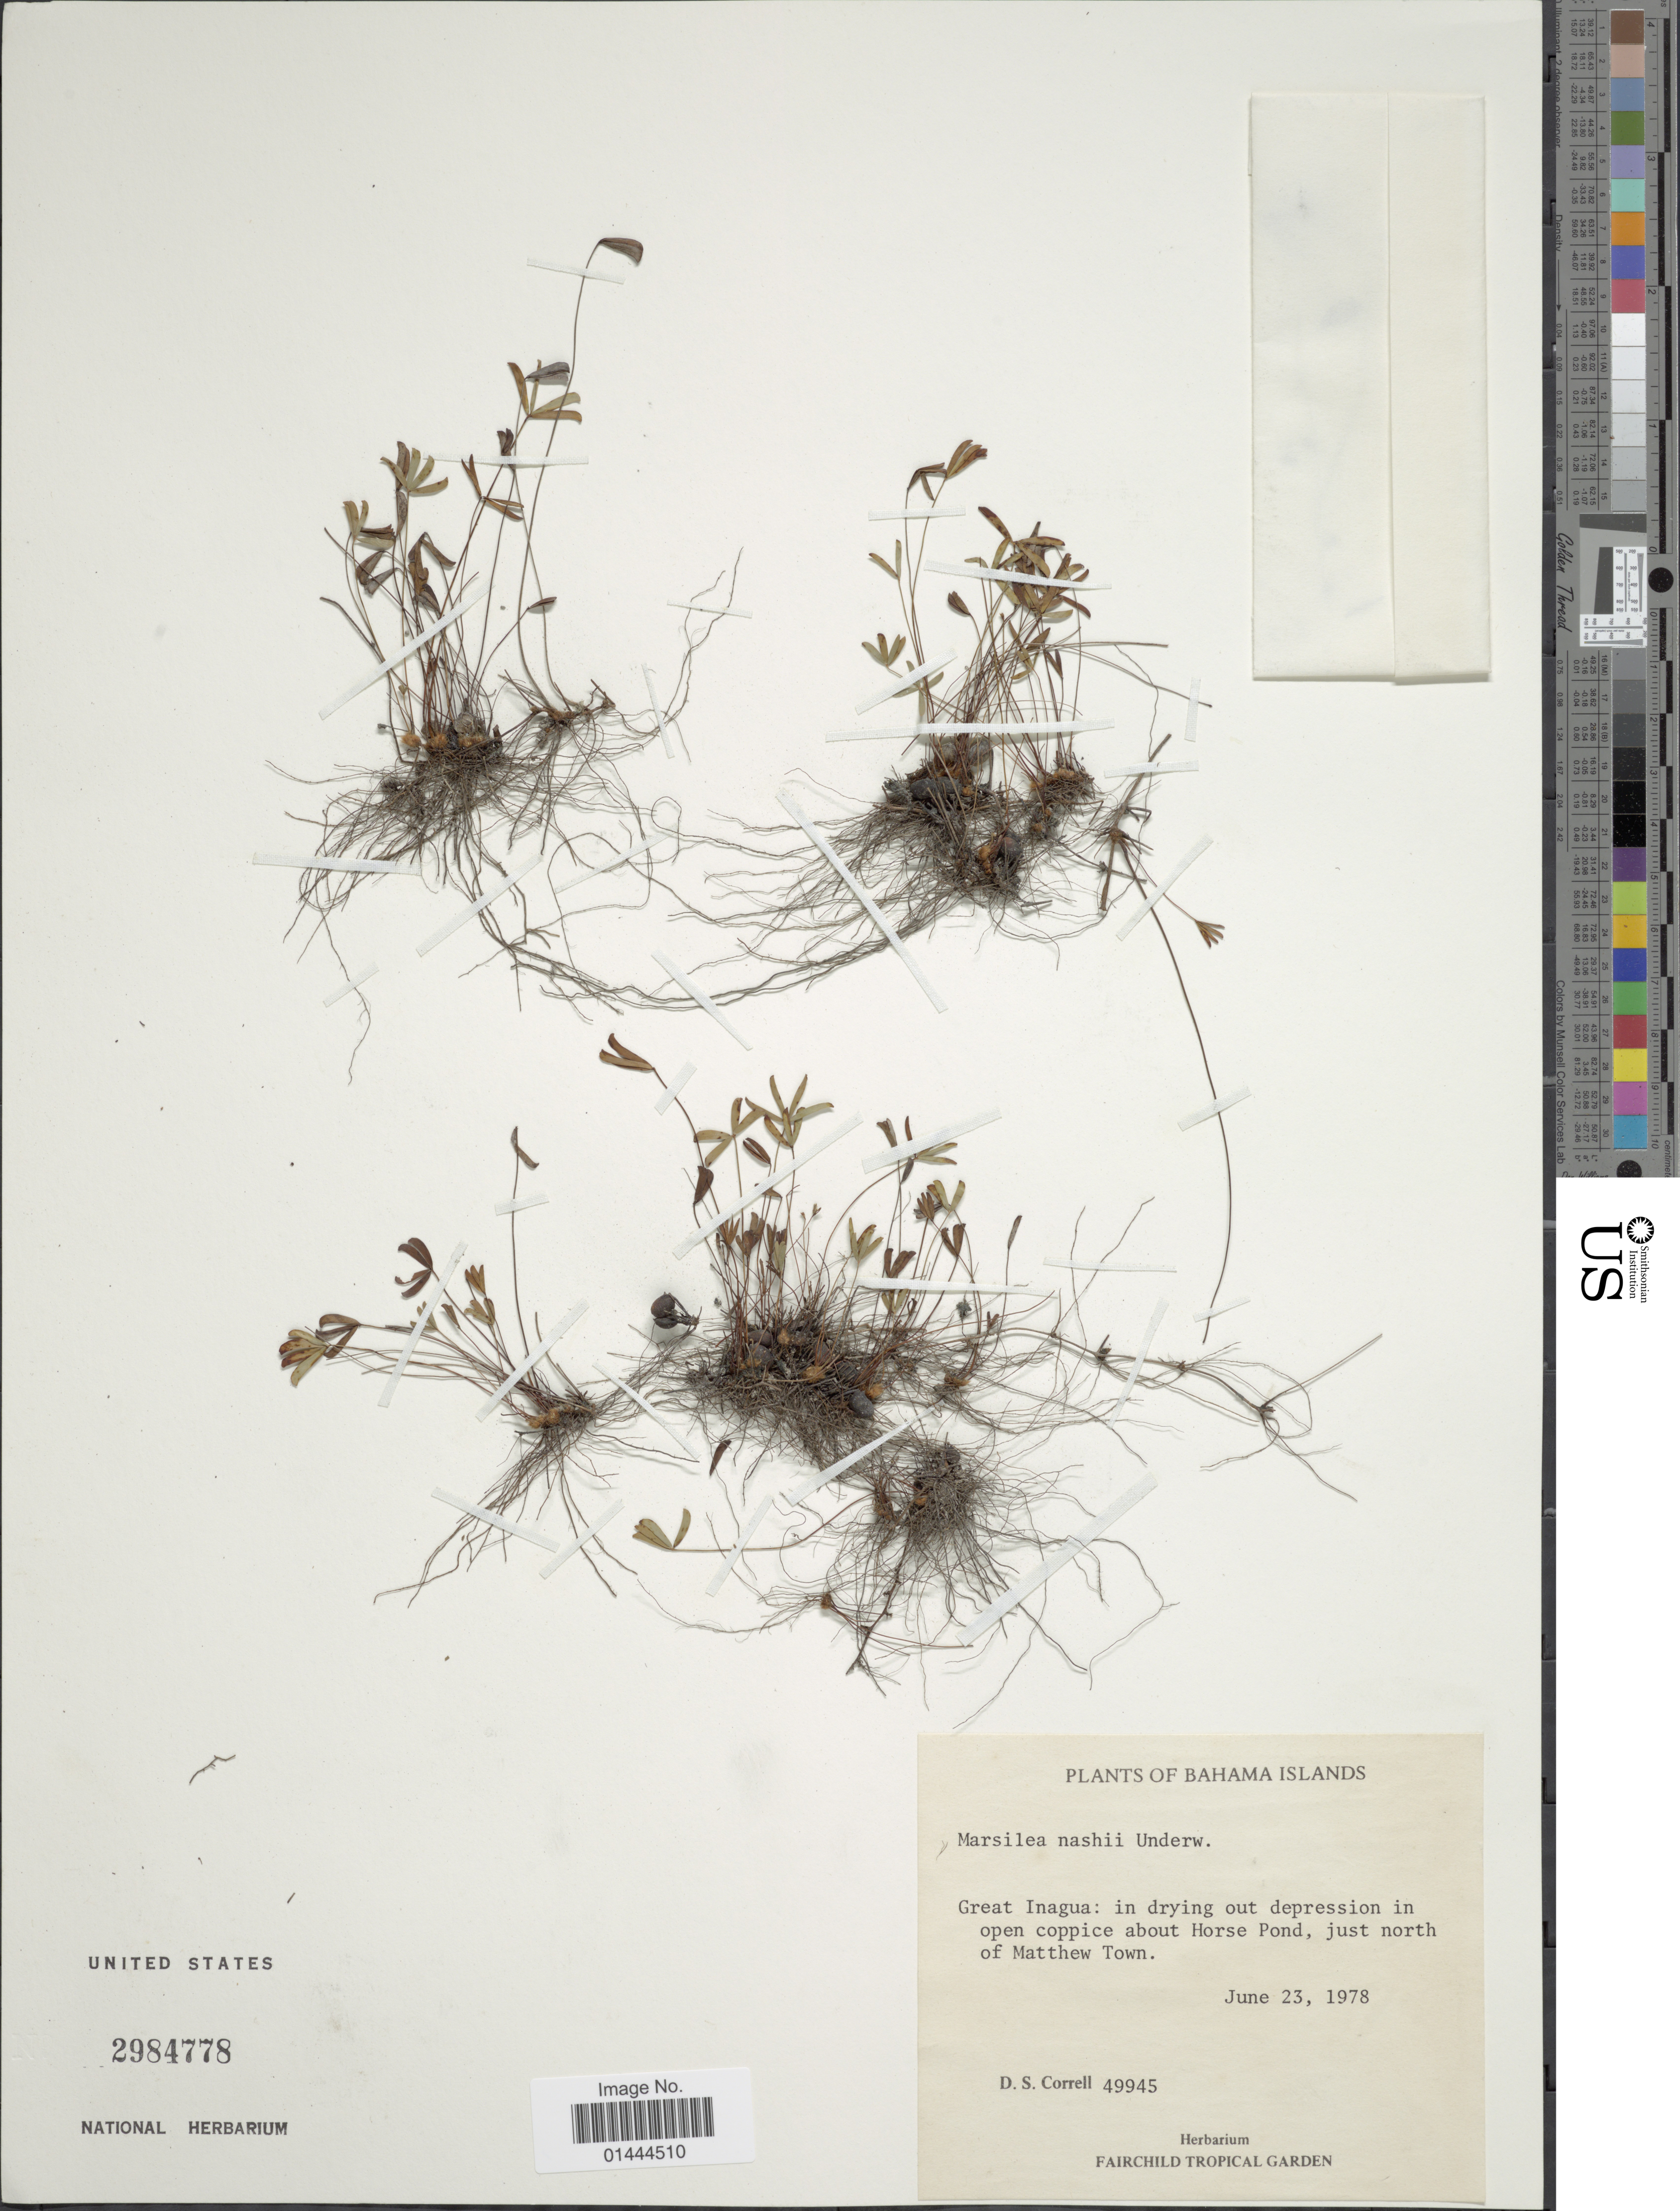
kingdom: Plantae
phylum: Tracheophyta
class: Polypodiopsida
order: Salviniales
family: Marsileaceae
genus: Marsilea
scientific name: Marsilea nashii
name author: Underw.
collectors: D. S. Correll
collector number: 49945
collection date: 1978-06-23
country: Bahamas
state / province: Inagua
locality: Bahama Islands, Great Inagua, about Horse Pond, just north of Matthew Town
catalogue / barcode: US 2984778